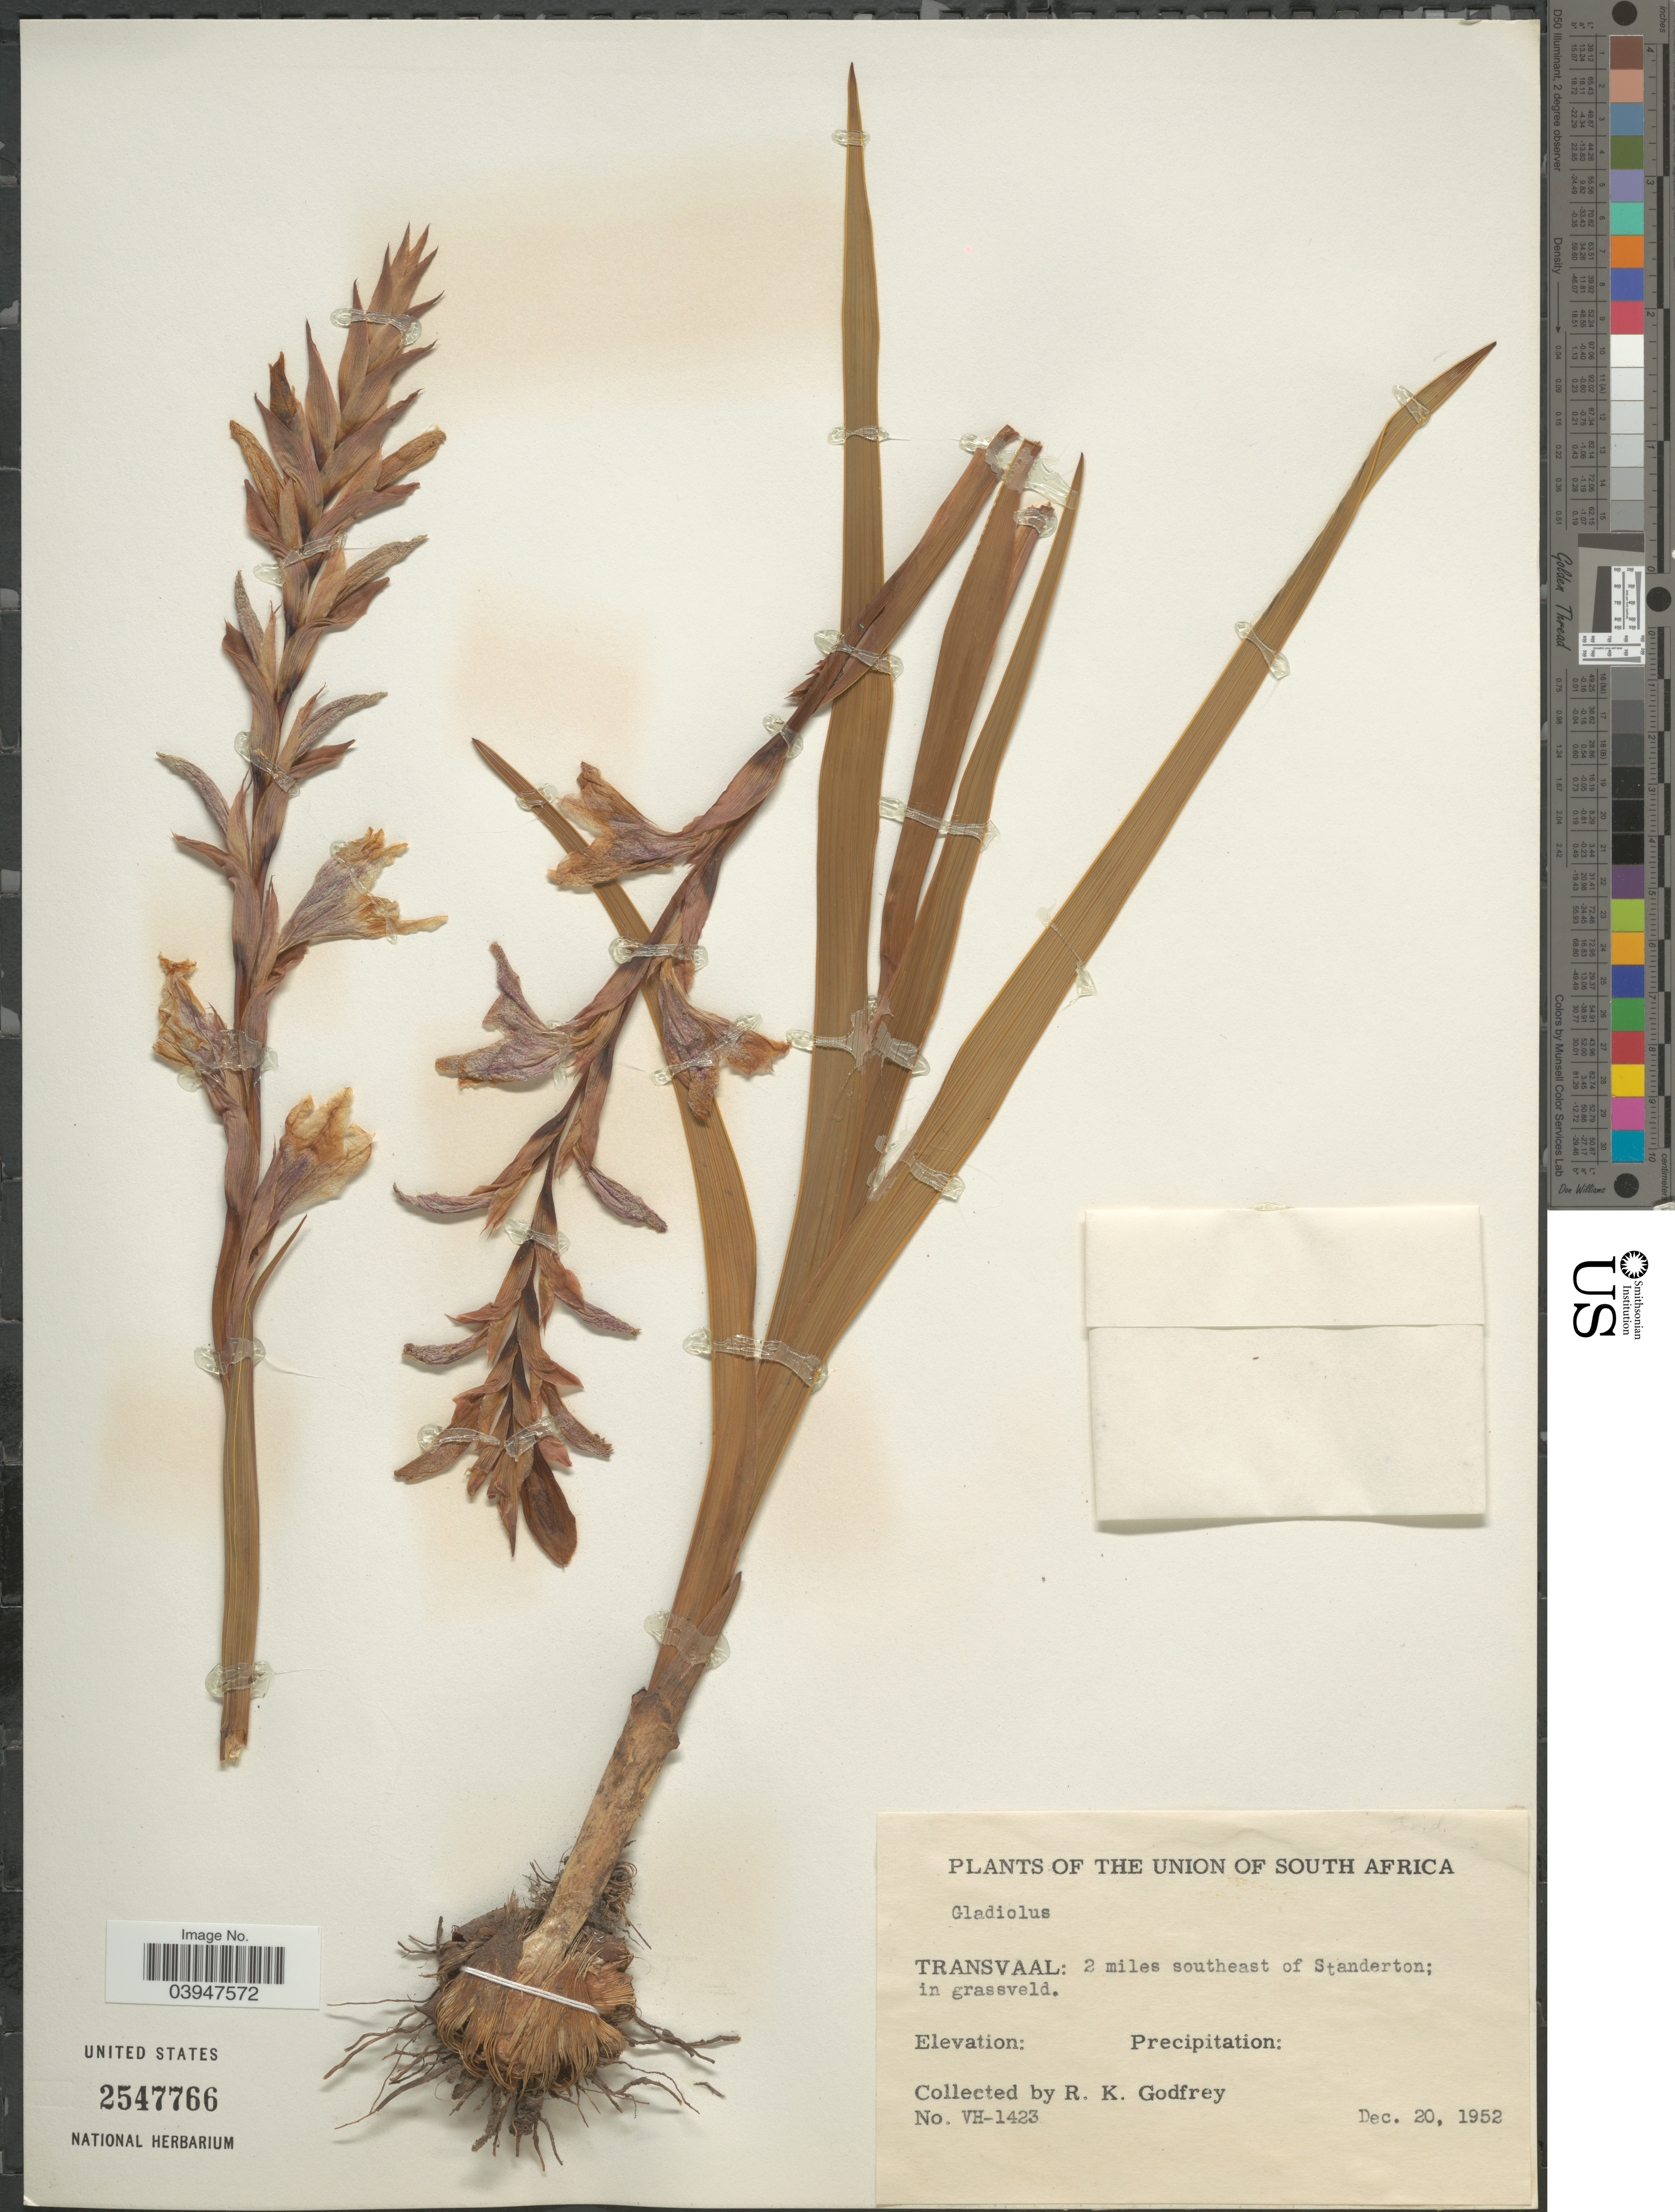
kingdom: Plantae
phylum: Tracheophyta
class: Liliopsida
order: Asparagales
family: Iridaceae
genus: Gladiolus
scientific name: Gladiolus sp.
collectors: R. K. Godfrey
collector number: VH-1423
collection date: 1952-12-20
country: South Africa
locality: The Union of South Africa. Transvaal: 2 miles southeast of Standerton.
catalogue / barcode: US 2547766